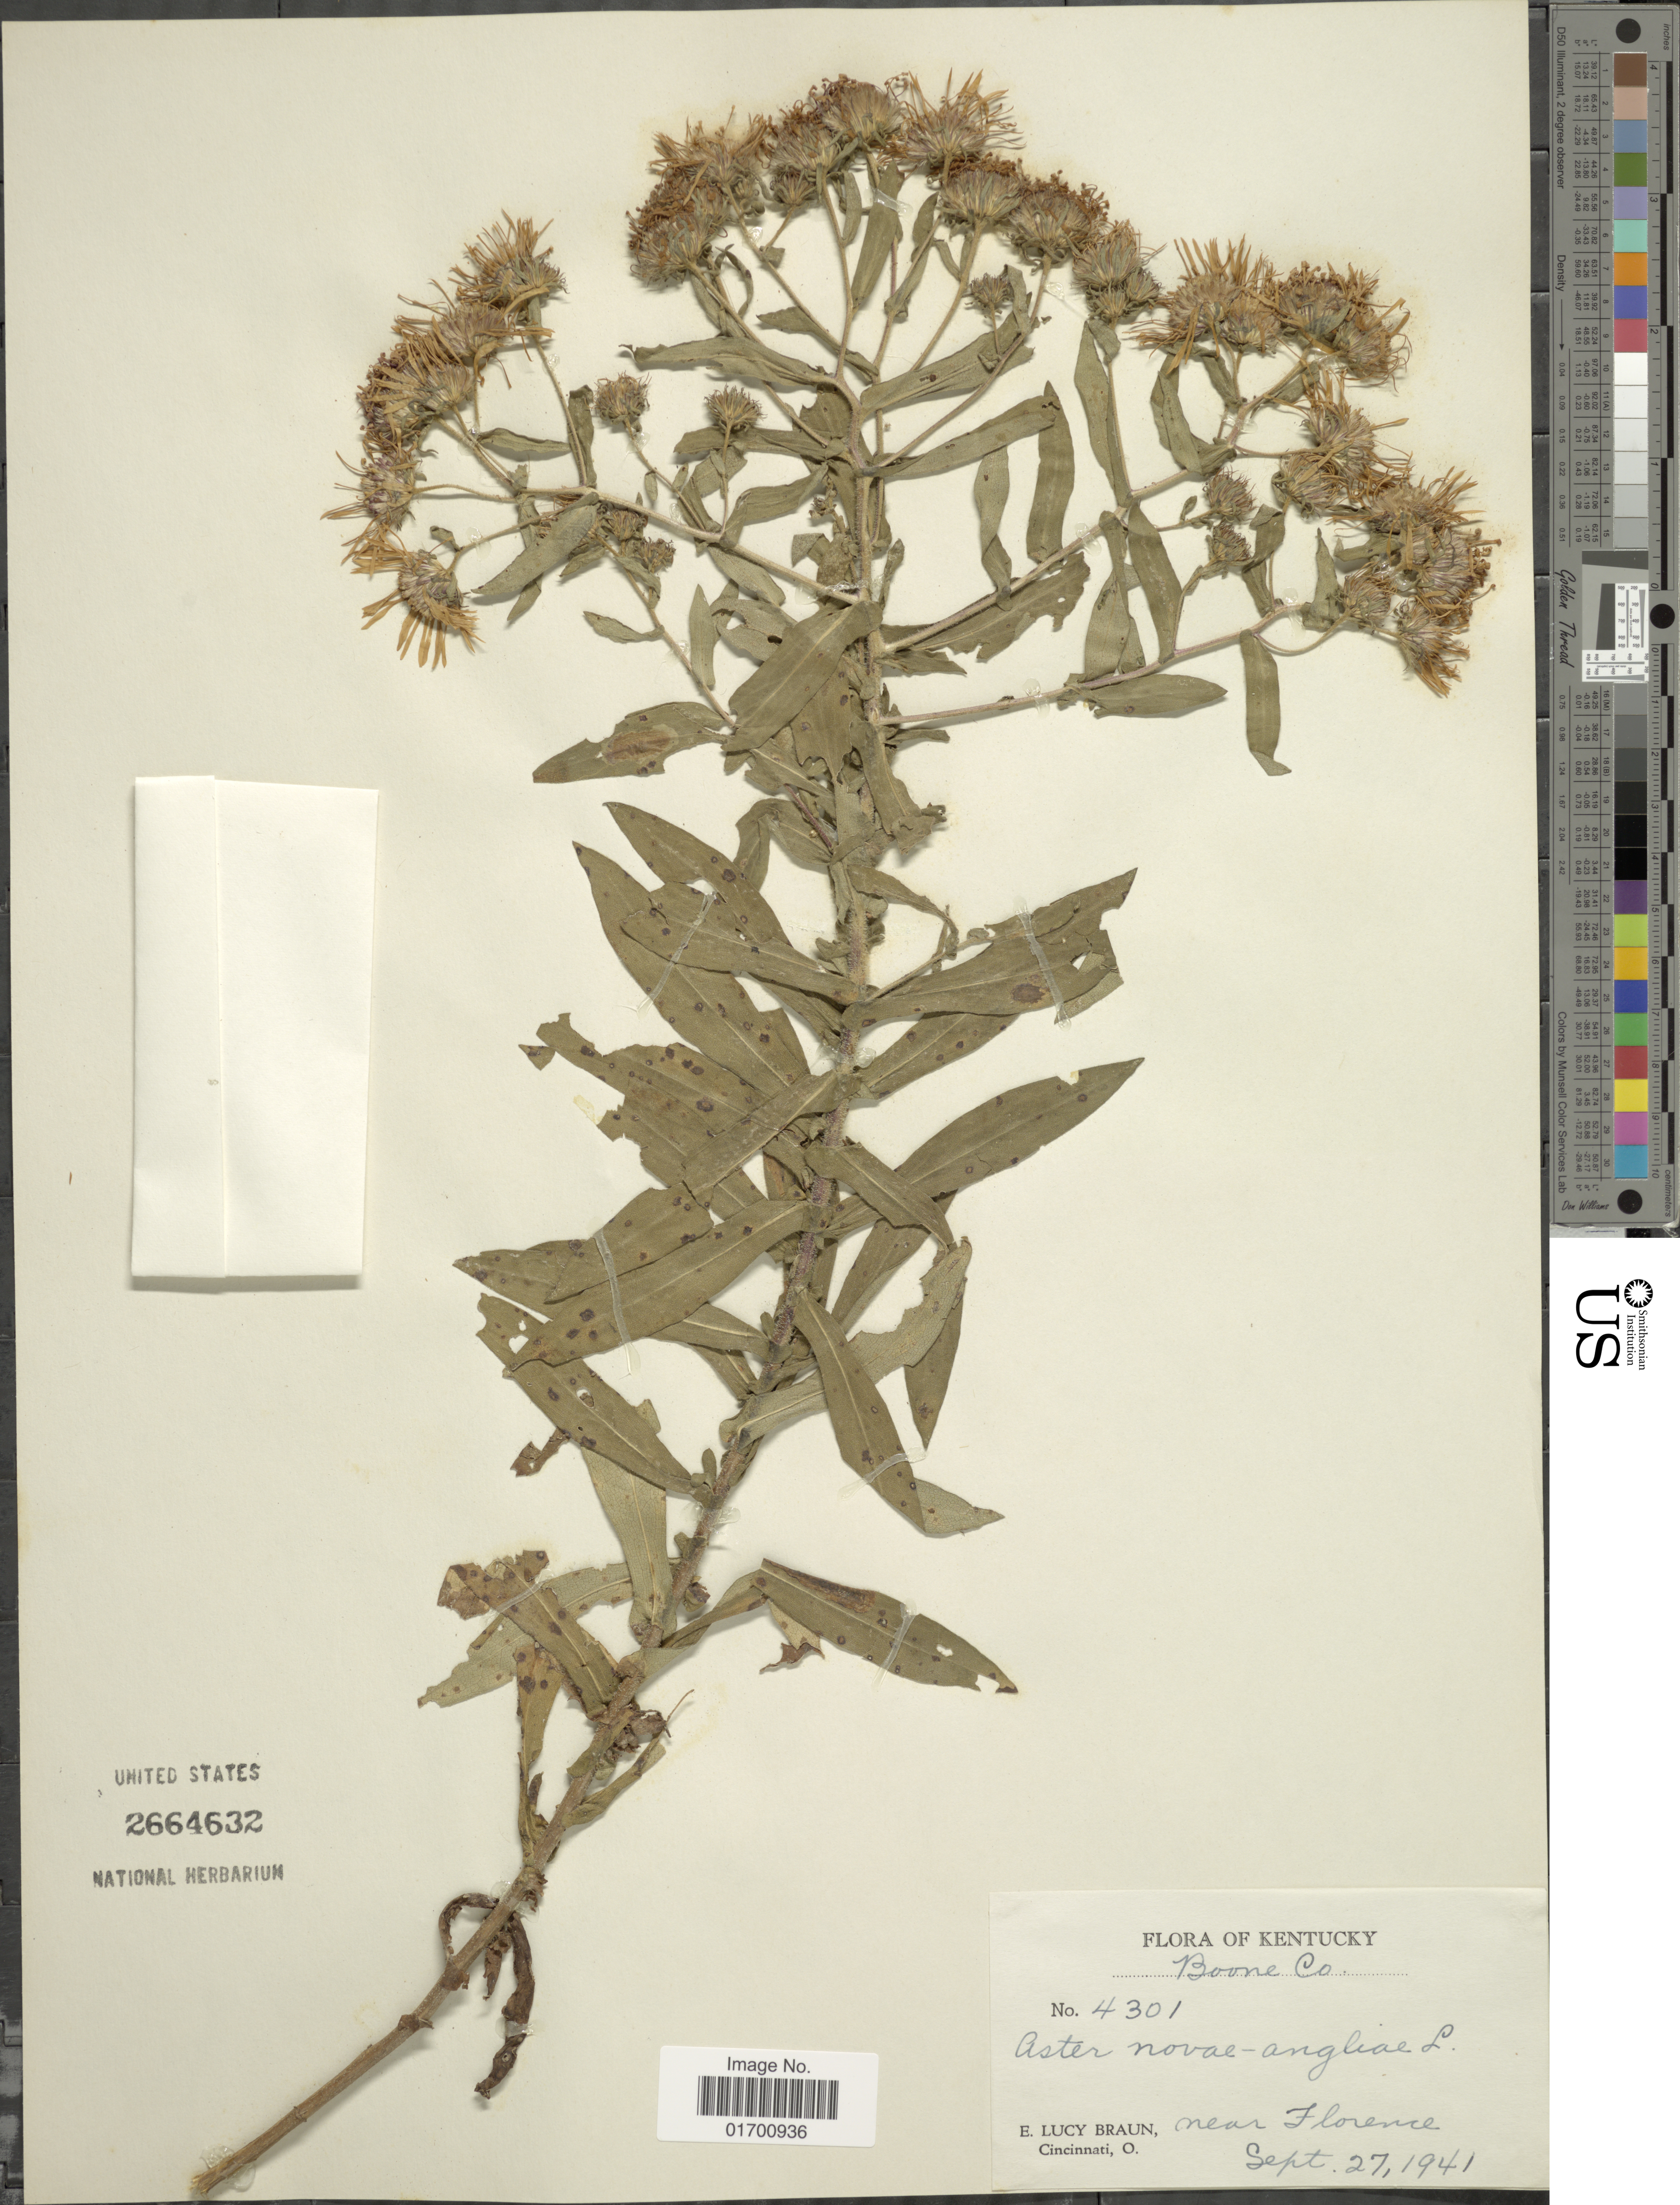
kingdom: Plantae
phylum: Tracheophyta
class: Magnoliopsida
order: Asterales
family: Asteraceae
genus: Symphyotrichum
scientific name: Symphyotrichum novae-angliae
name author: (L.) G.L. Nesom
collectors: E. L. Braun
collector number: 4301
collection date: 1941-09-27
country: United States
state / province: Kentucky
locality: Boone Co. Near Florence.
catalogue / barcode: US 2664632